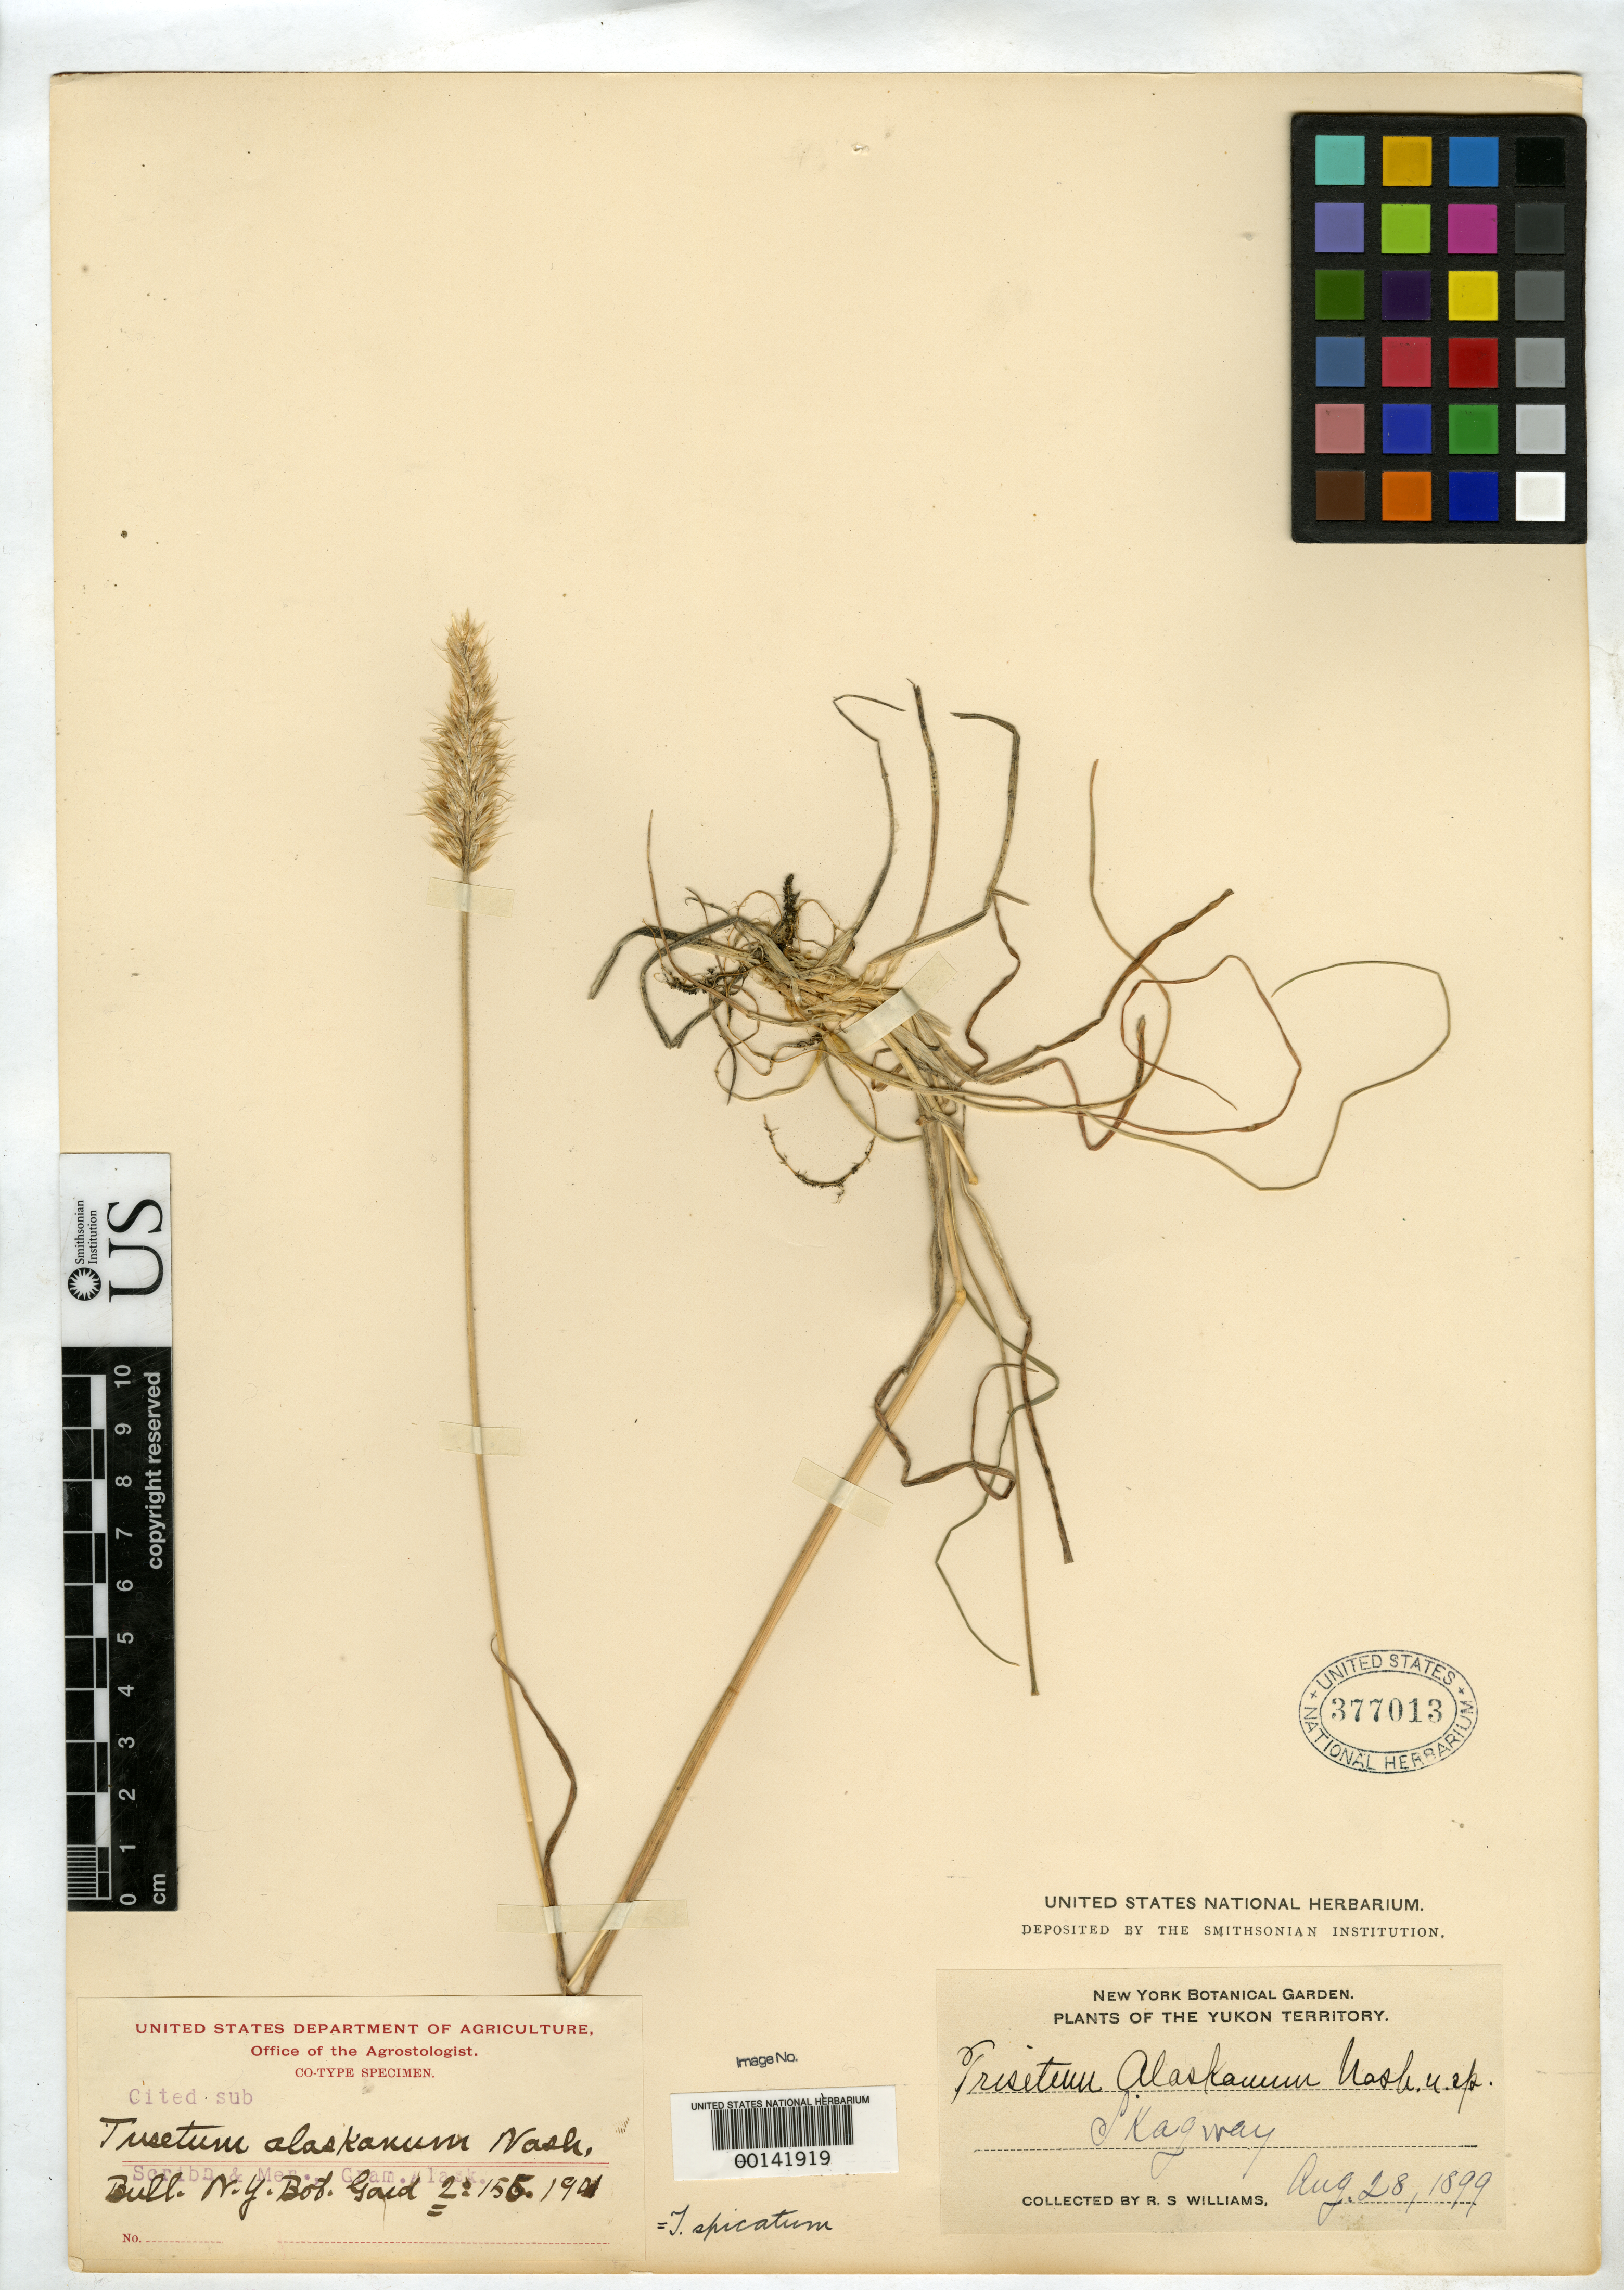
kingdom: Plantae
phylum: Tracheophyta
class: Liliopsida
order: Poales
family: Poaceae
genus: Trisetum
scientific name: Trisetum alaskanum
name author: Nash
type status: Isotype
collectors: R. S. Williams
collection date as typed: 28 Aug 1899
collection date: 1899-08-28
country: Canada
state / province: Yukon Territory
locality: Skagway.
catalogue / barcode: US 377013